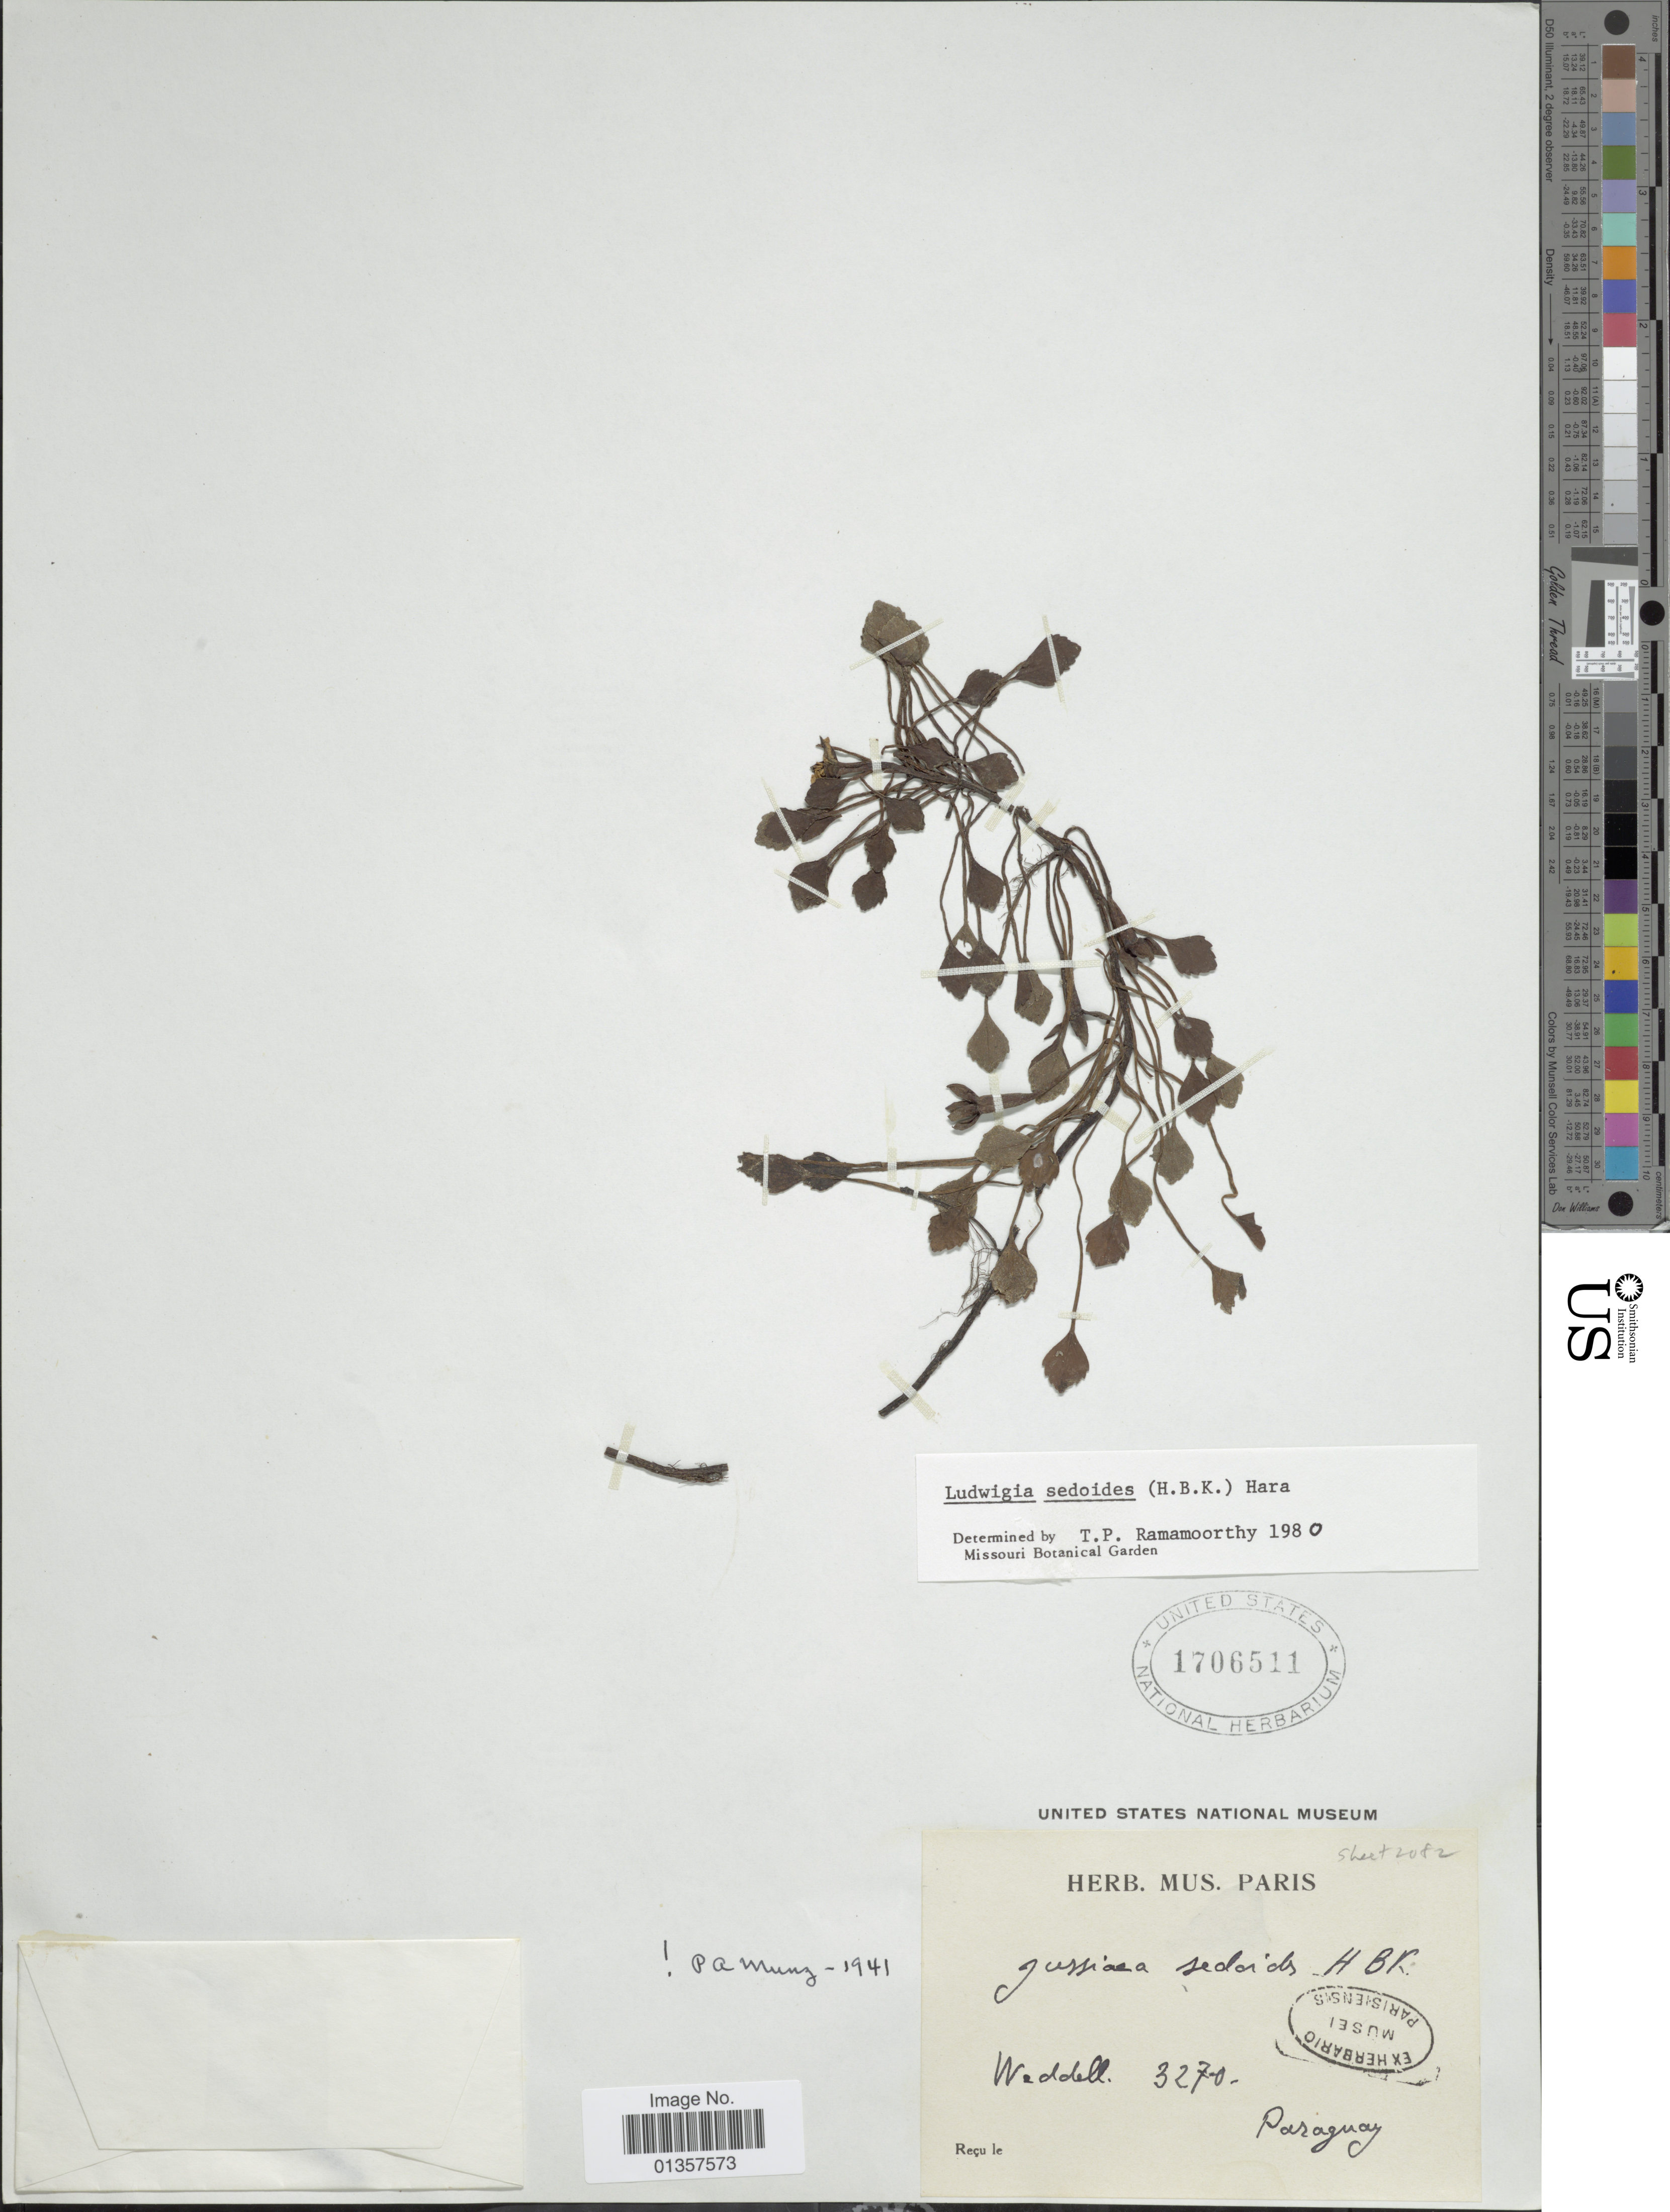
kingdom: Plantae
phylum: Tracheophyta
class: Magnoliopsida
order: Myrtales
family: Onagraceae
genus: Ludwigia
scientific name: Ludwigia sedoides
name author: (Humb. & Bonpl.) H. Hara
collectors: -. Weddell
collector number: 3270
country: Paraguay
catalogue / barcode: US 1706511